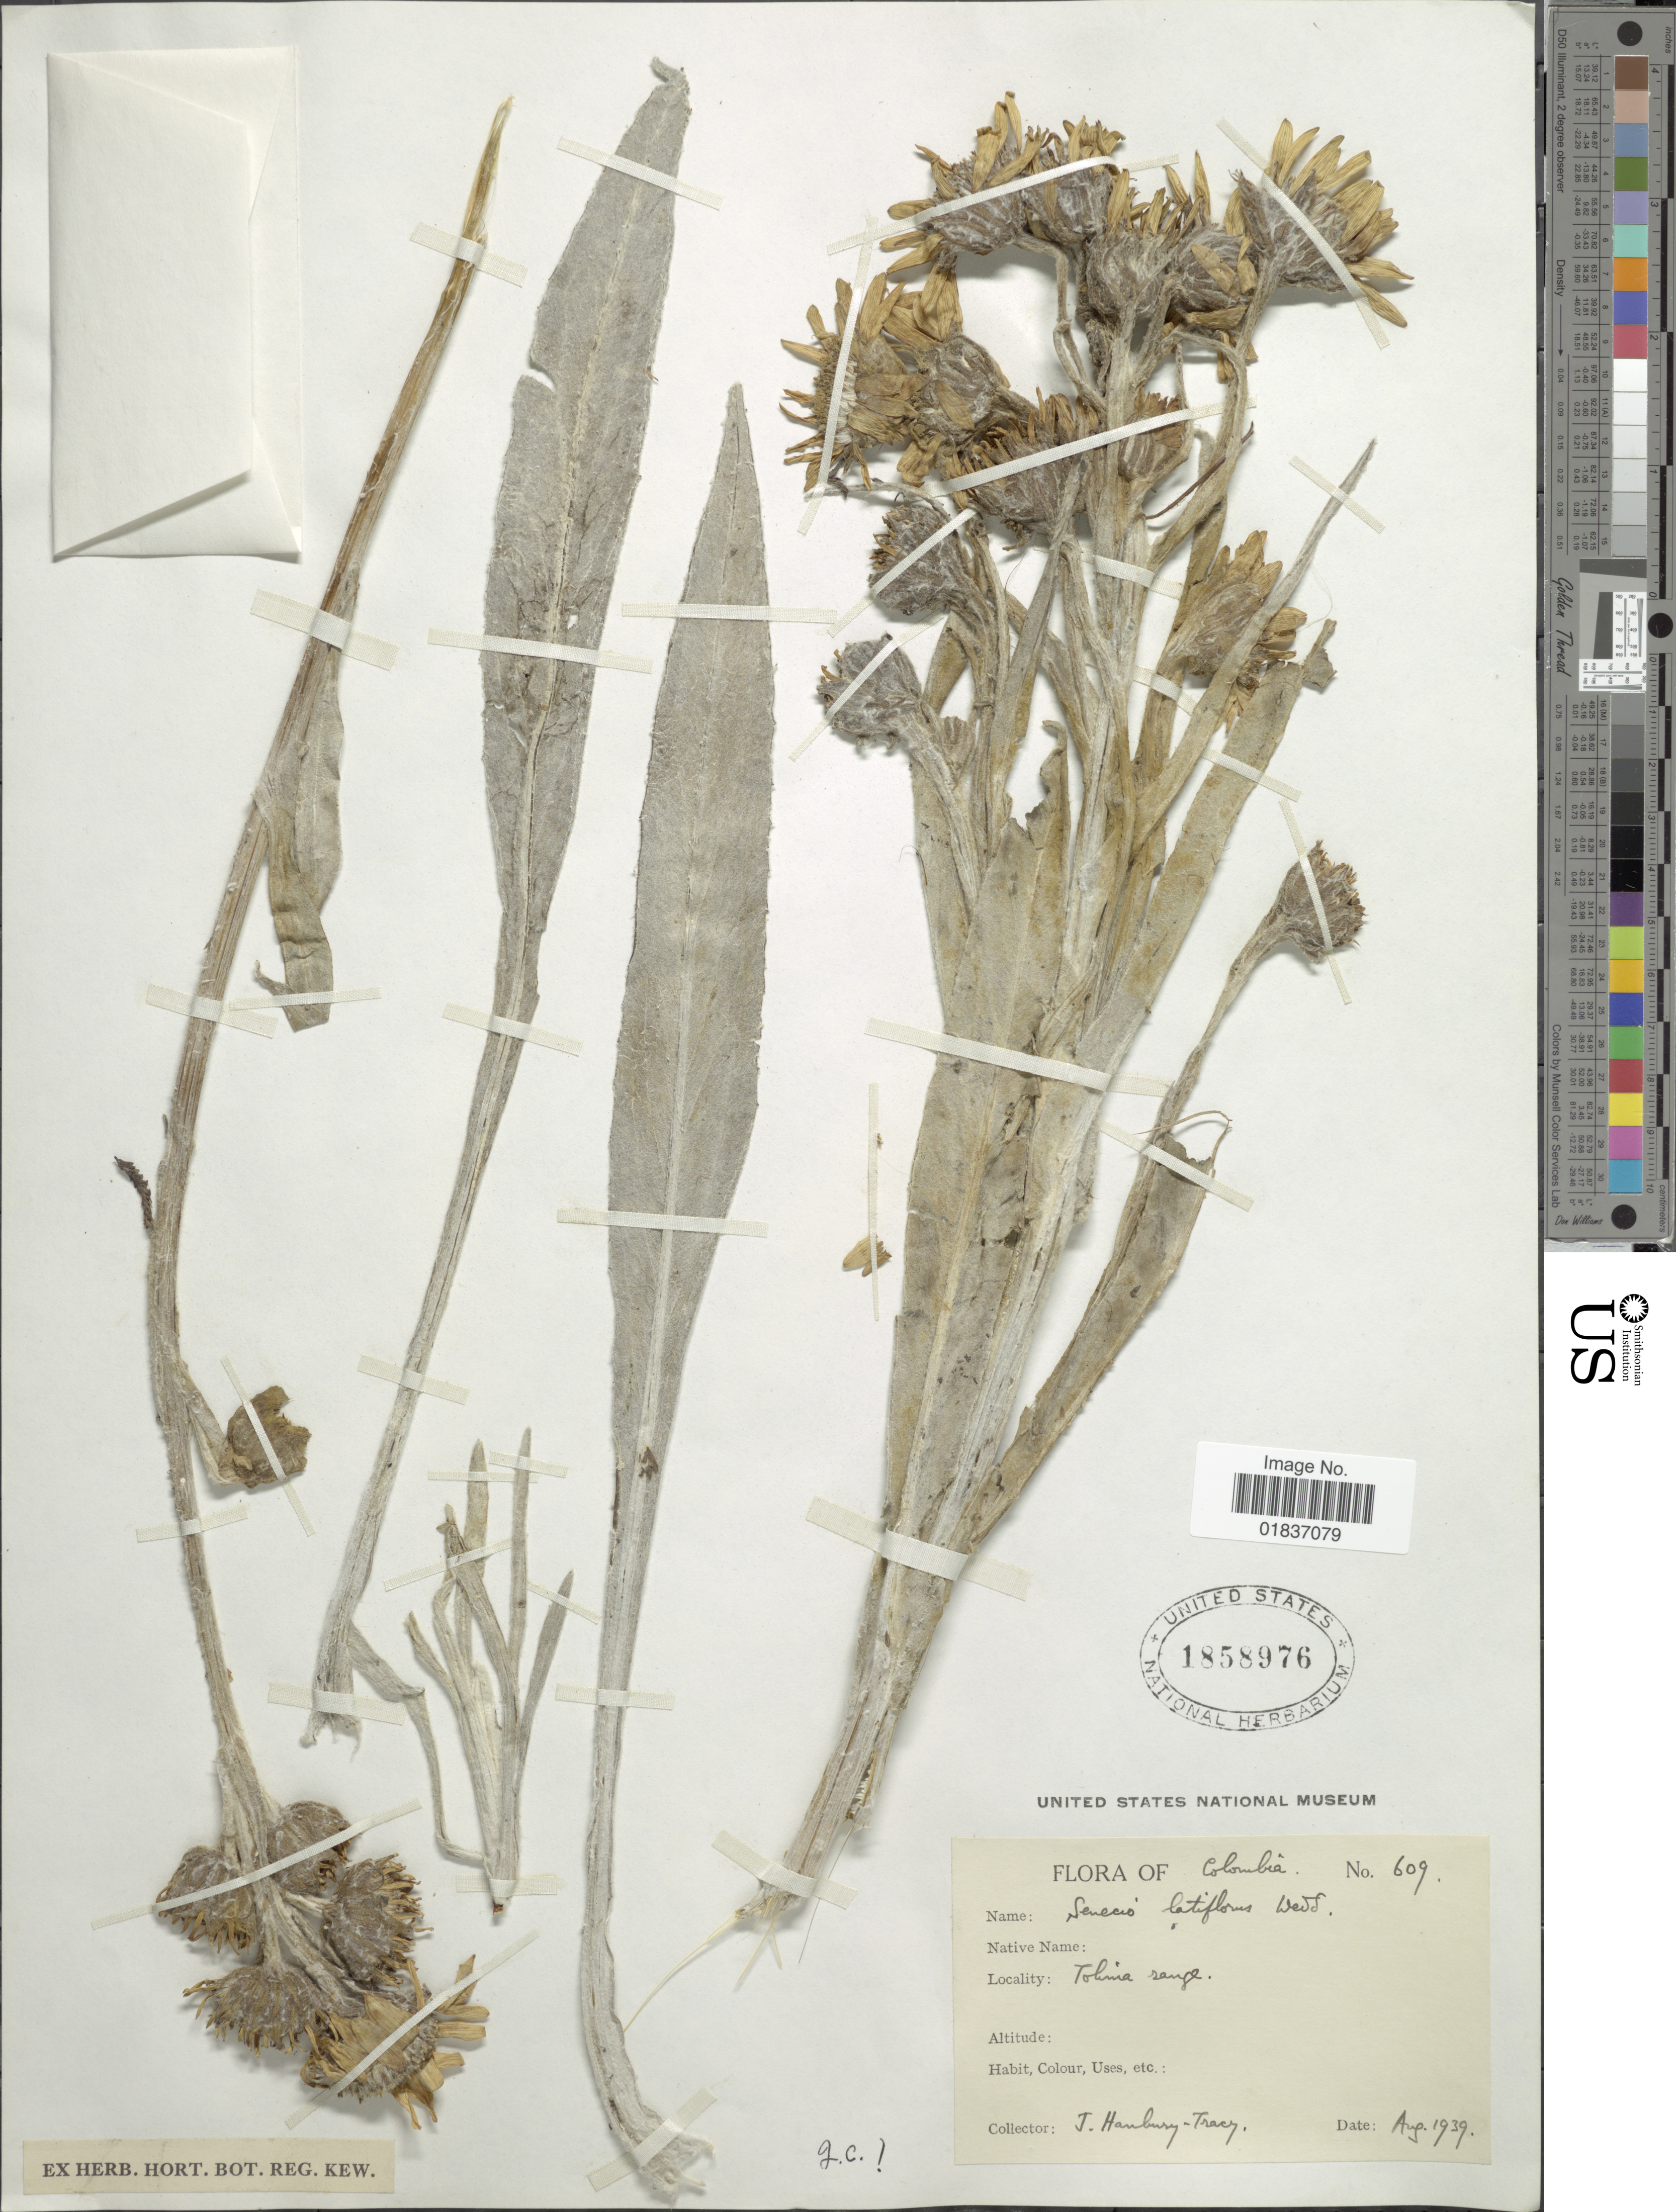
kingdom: Plantae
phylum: Tracheophyta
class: Magnoliopsida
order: Asterales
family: Asteraceae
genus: Senecio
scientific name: Senecio latiflorus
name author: Wedd.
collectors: J. Hanbury-Tracy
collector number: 609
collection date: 1939-08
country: Colombia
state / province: Tolima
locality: Tolima range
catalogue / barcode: US 1858976